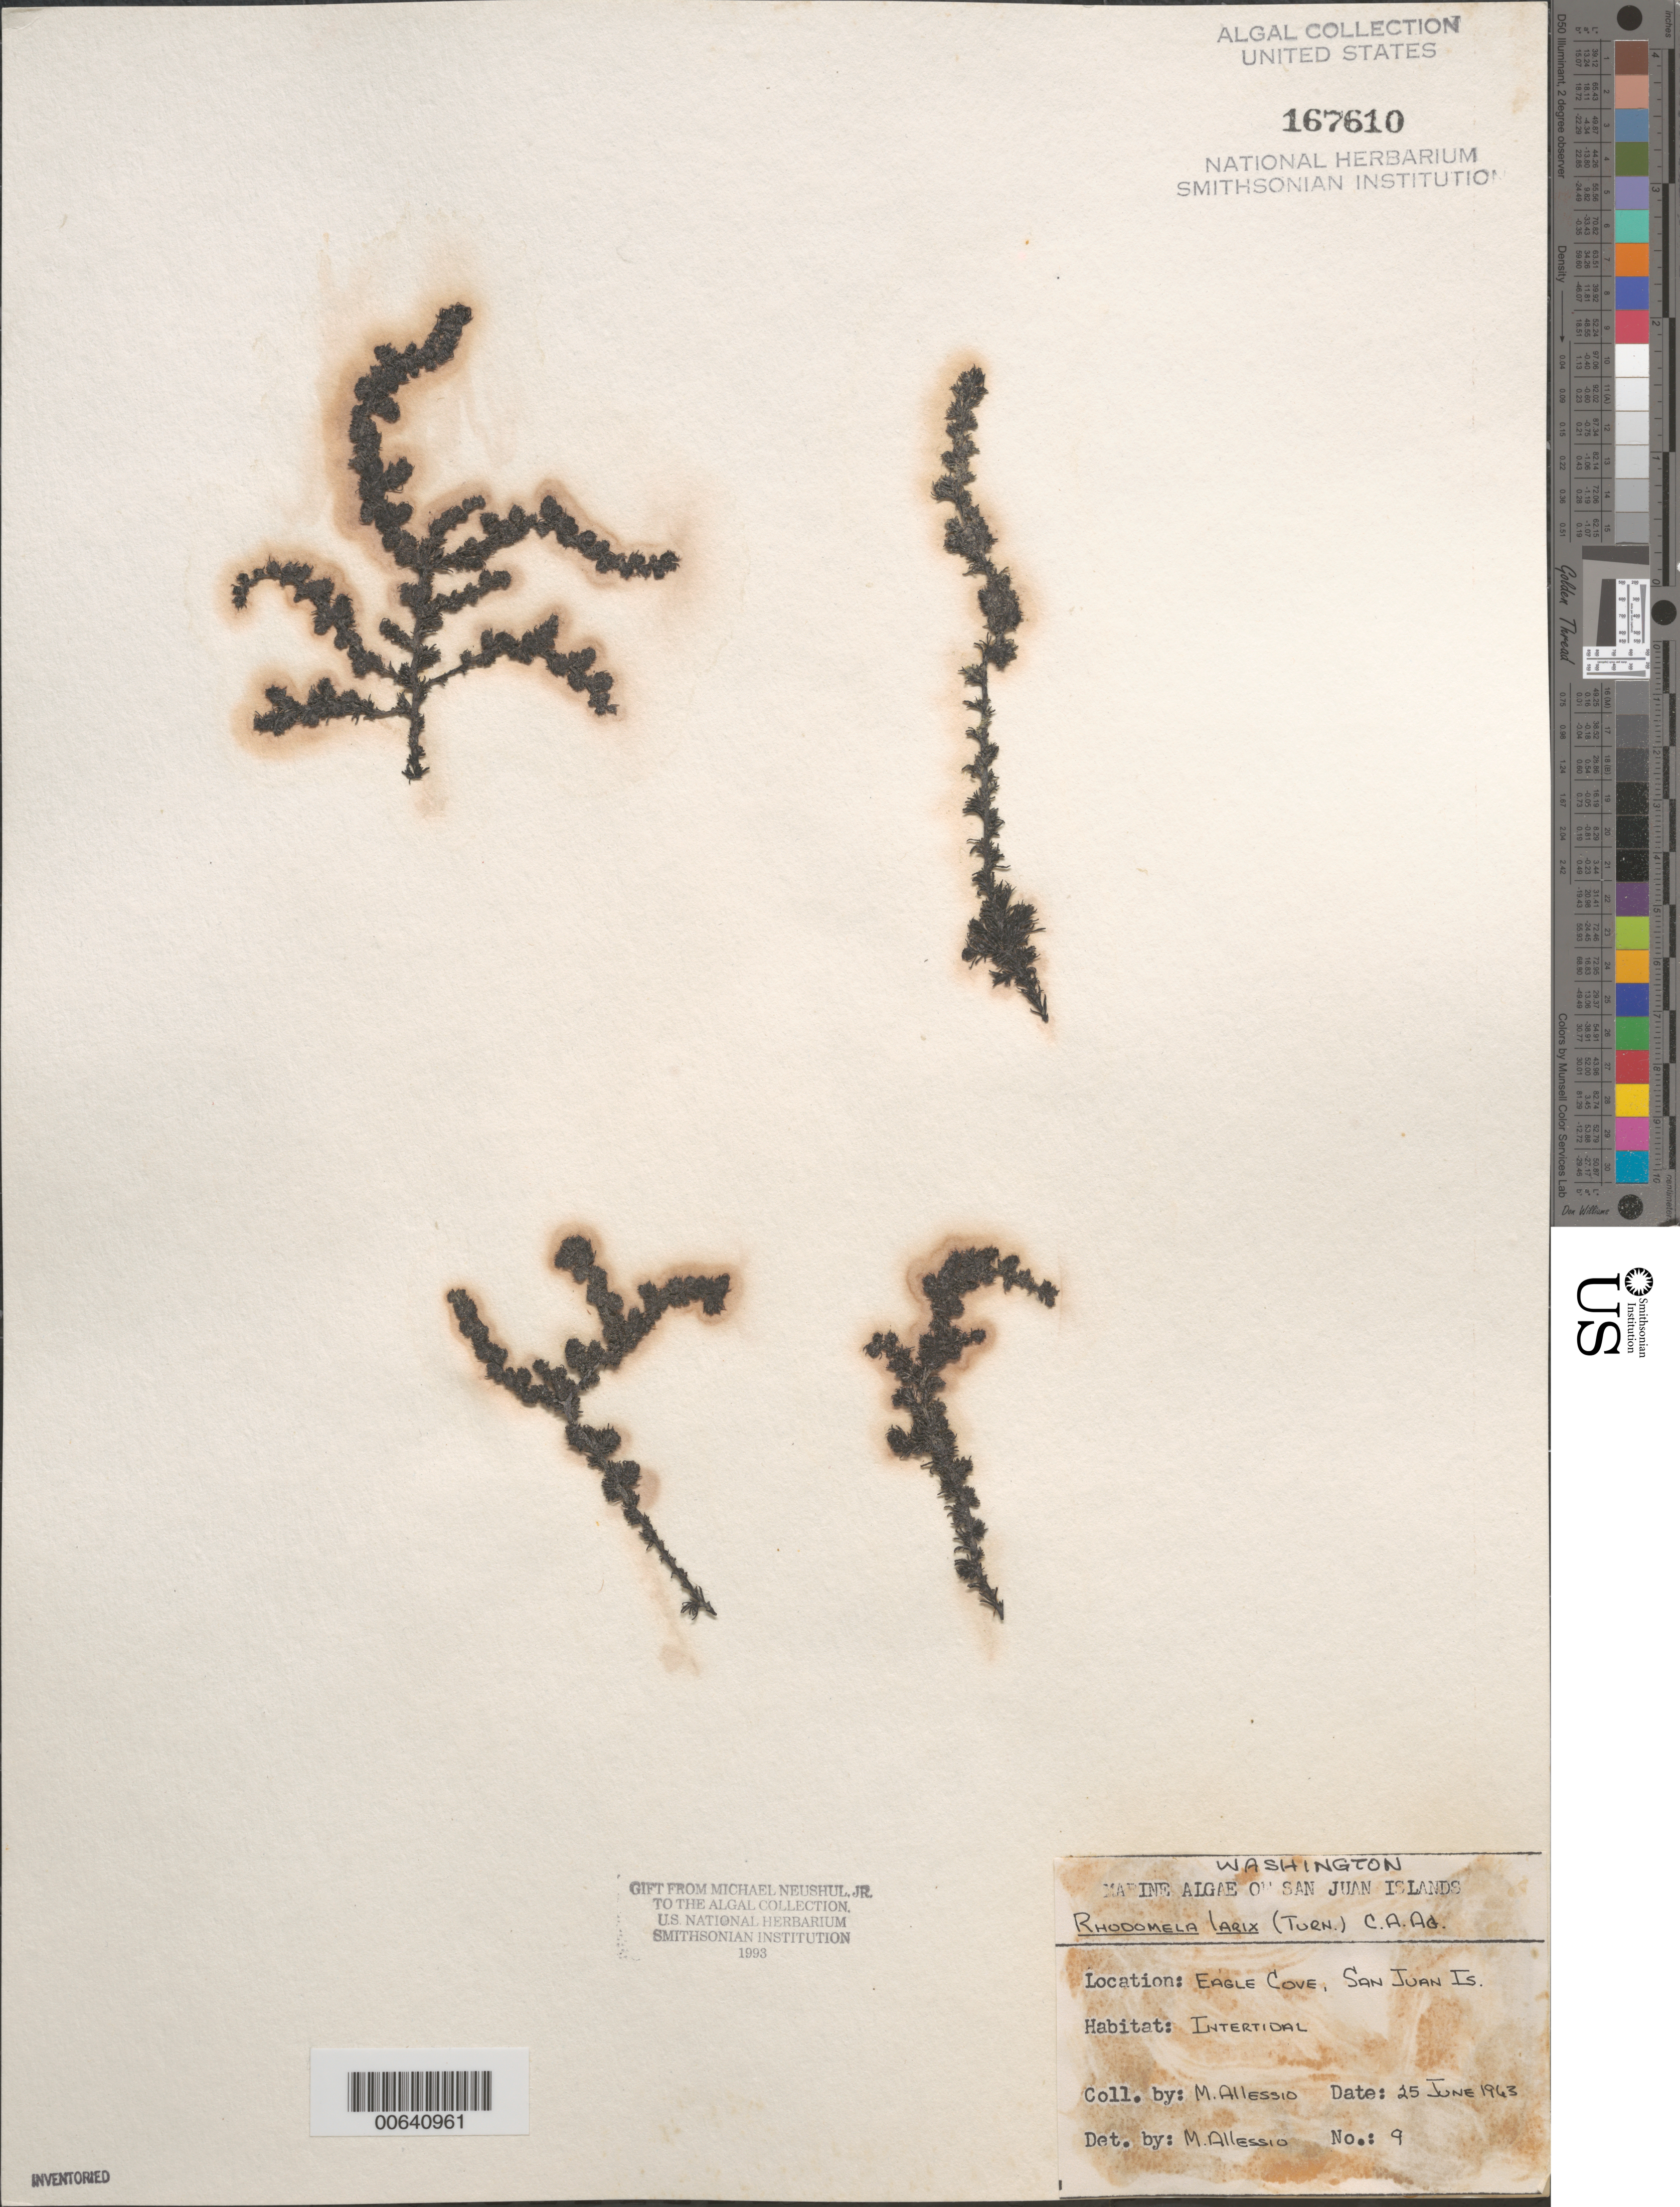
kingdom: Plantae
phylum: Rhodophyta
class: Florideophyceae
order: Ceramiales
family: Rhodomelaceae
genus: Neorhodomela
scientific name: Neorhodomela larix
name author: (Turner) Masuda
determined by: Algae name updating Project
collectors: M. Allessio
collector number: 9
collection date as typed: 25 Jun 1963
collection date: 1963-06-25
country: United States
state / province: Washington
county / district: San Juan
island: San Juan Island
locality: Eagle Cove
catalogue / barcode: US 167610